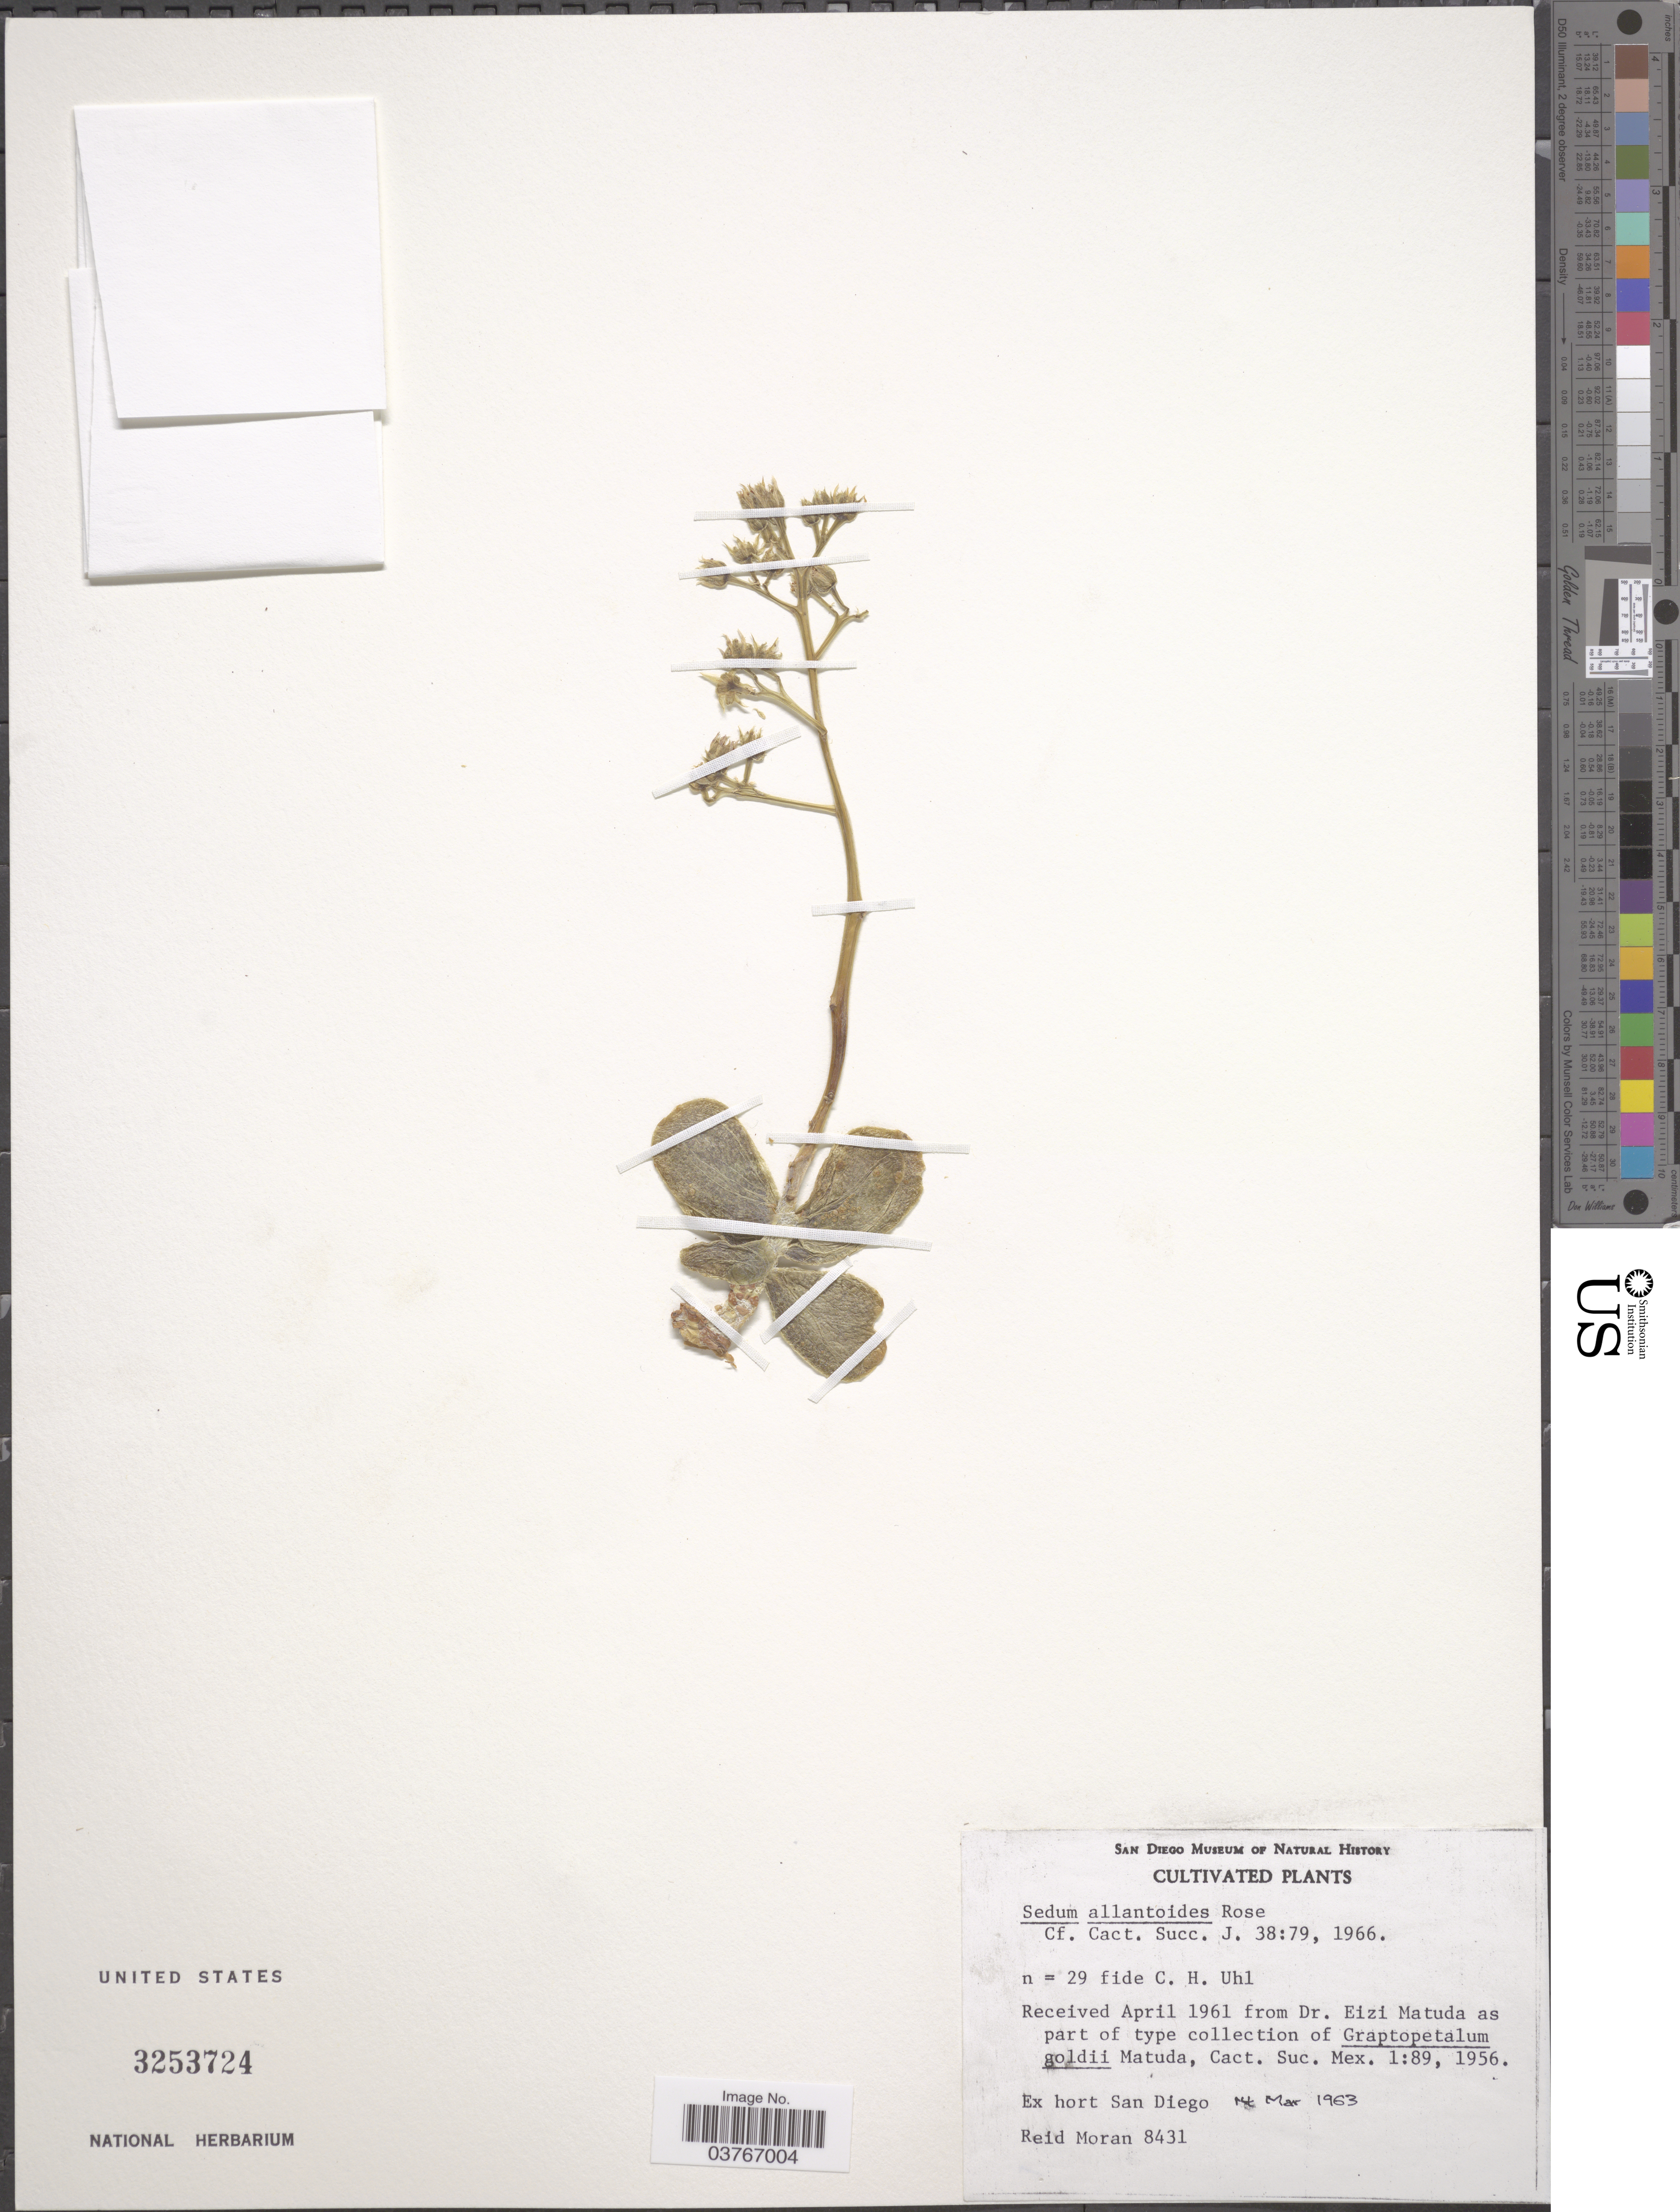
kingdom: Plantae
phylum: Tracheophyta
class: Magnoliopsida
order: Saxifragales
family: Crassulaceae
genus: Sedum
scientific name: Sedum allantoides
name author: Rose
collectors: R. Moran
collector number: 8431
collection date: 1963-03-01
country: United States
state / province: California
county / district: San Diego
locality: Ex hort San Diego.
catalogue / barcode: US 3253724